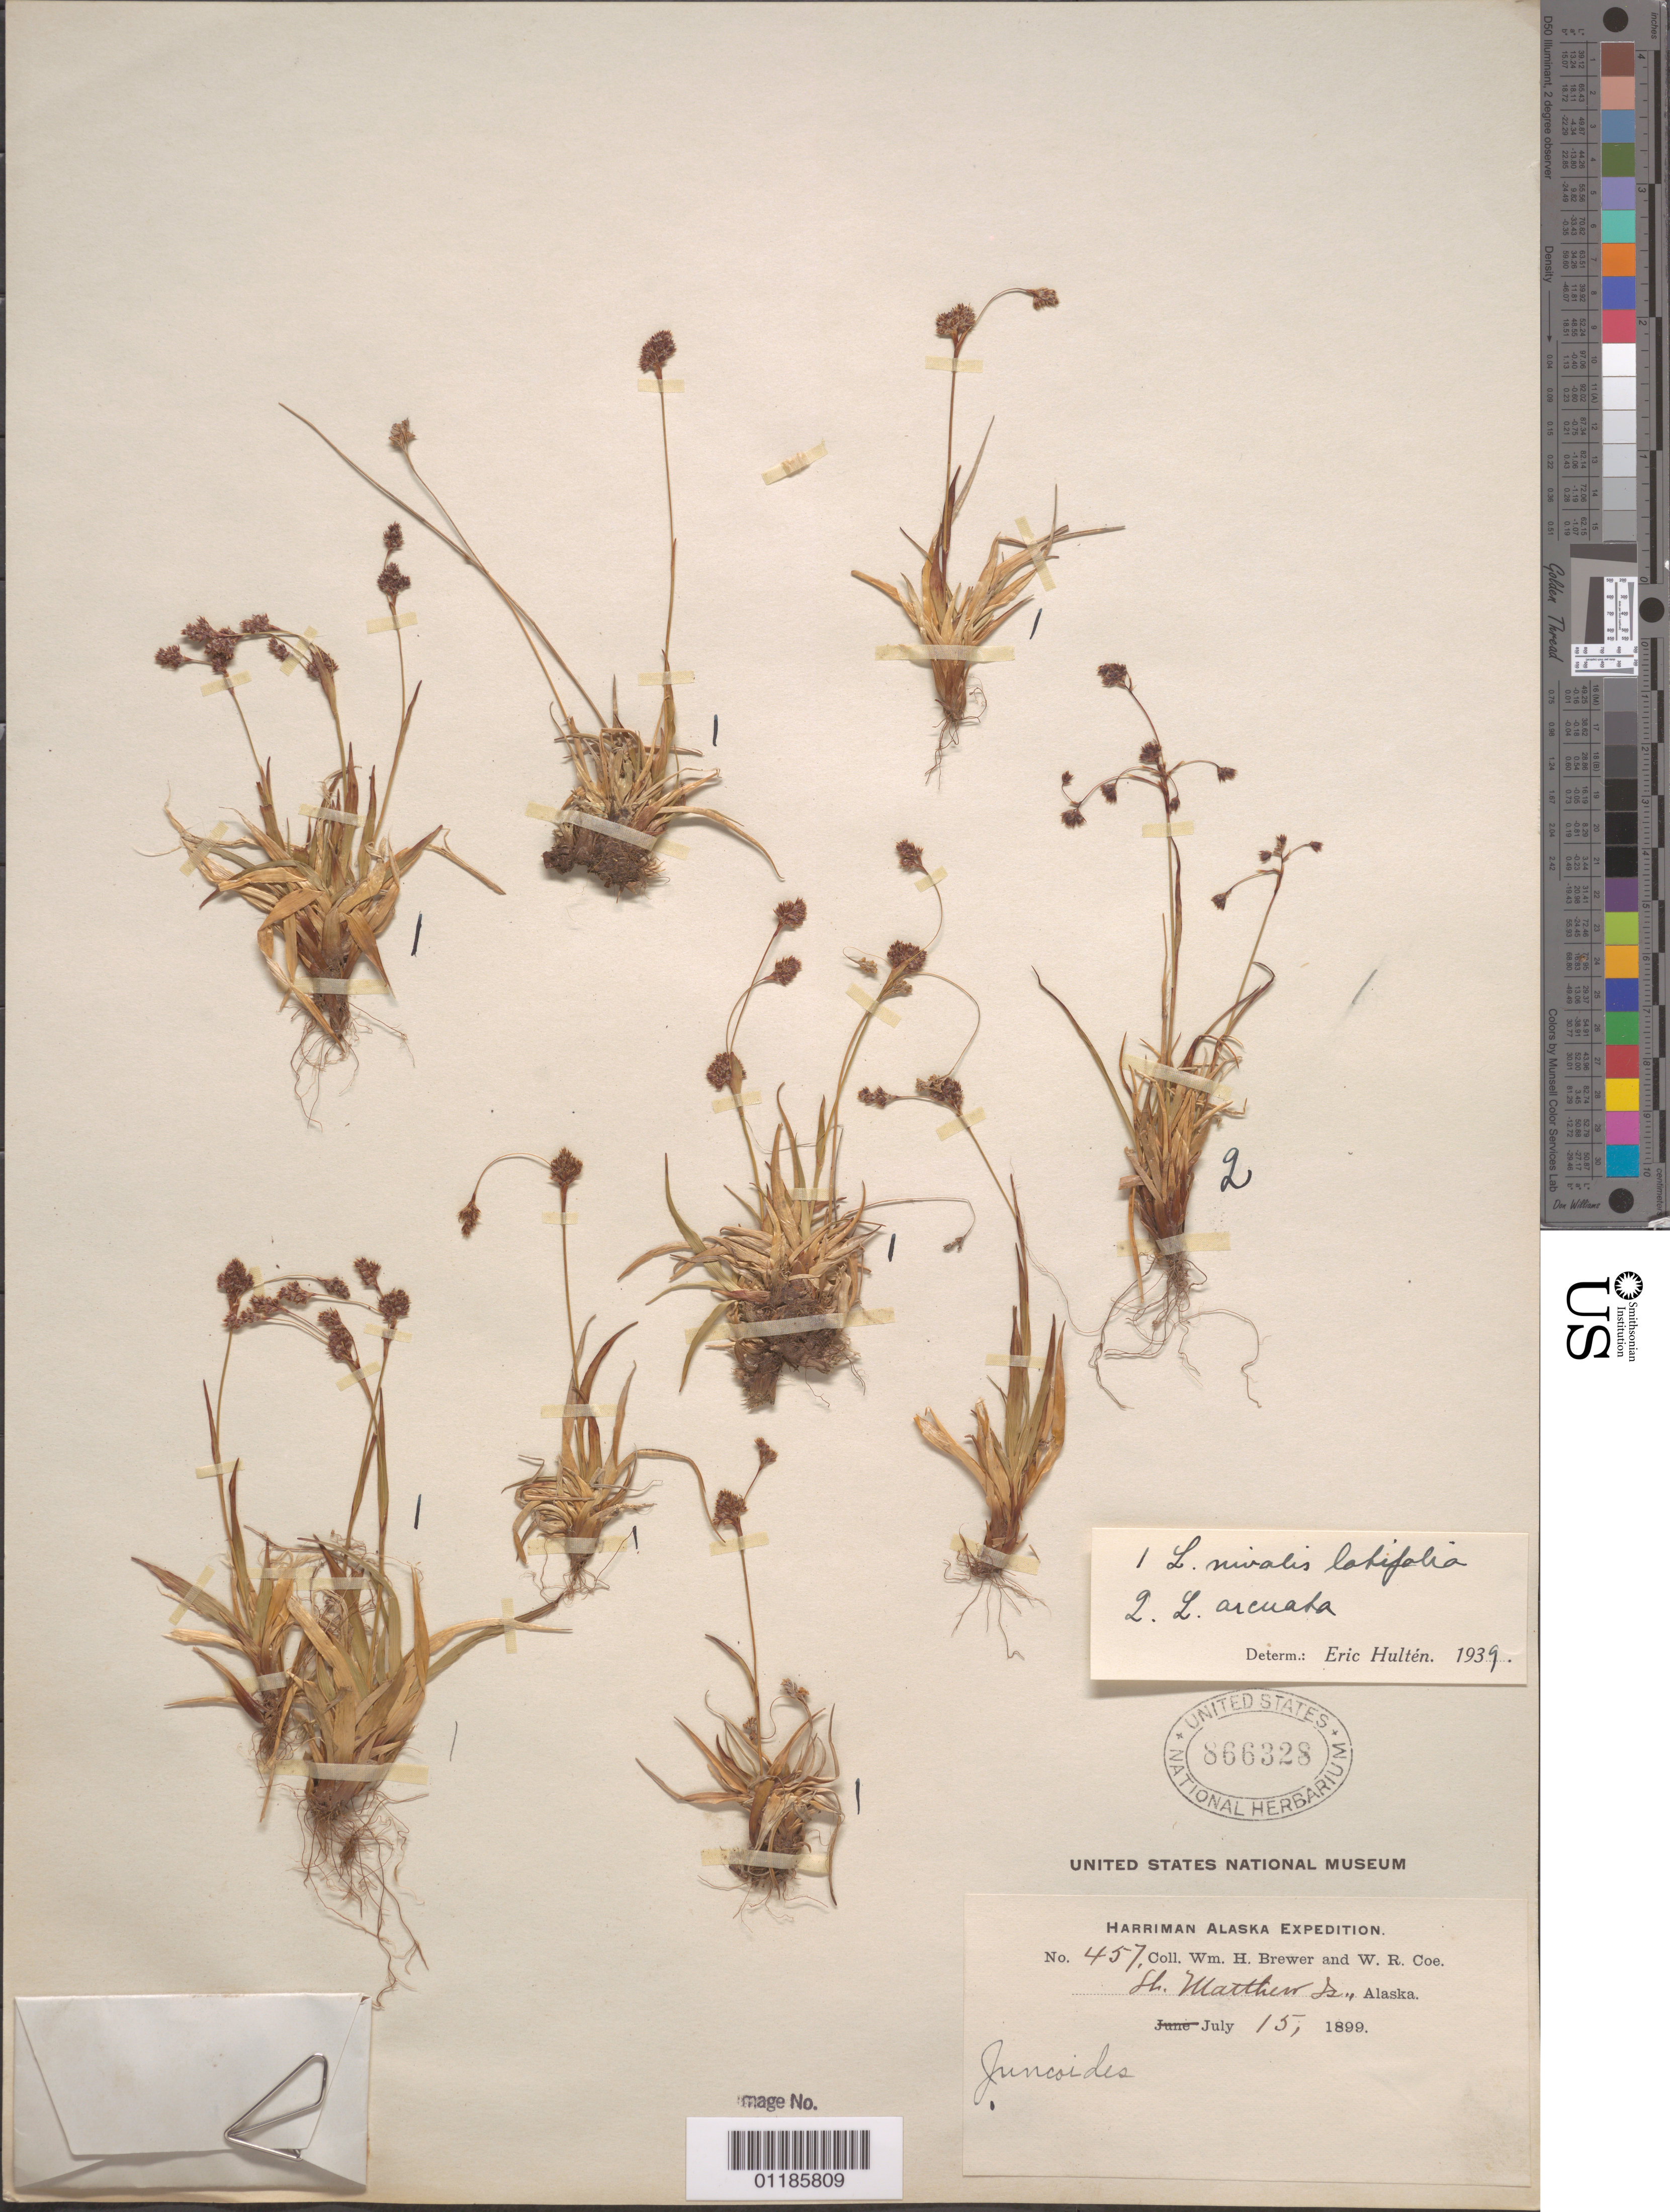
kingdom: Plantae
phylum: Tracheophyta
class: Liliopsida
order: Poales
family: Juncaceae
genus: Luzula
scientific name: Luzula nivalis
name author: (Laest.) Spreng.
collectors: W. H. Brewer & W. Coe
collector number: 457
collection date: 1899-07-15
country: United States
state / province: Alaska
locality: St. Matthew Island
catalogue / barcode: US 866328